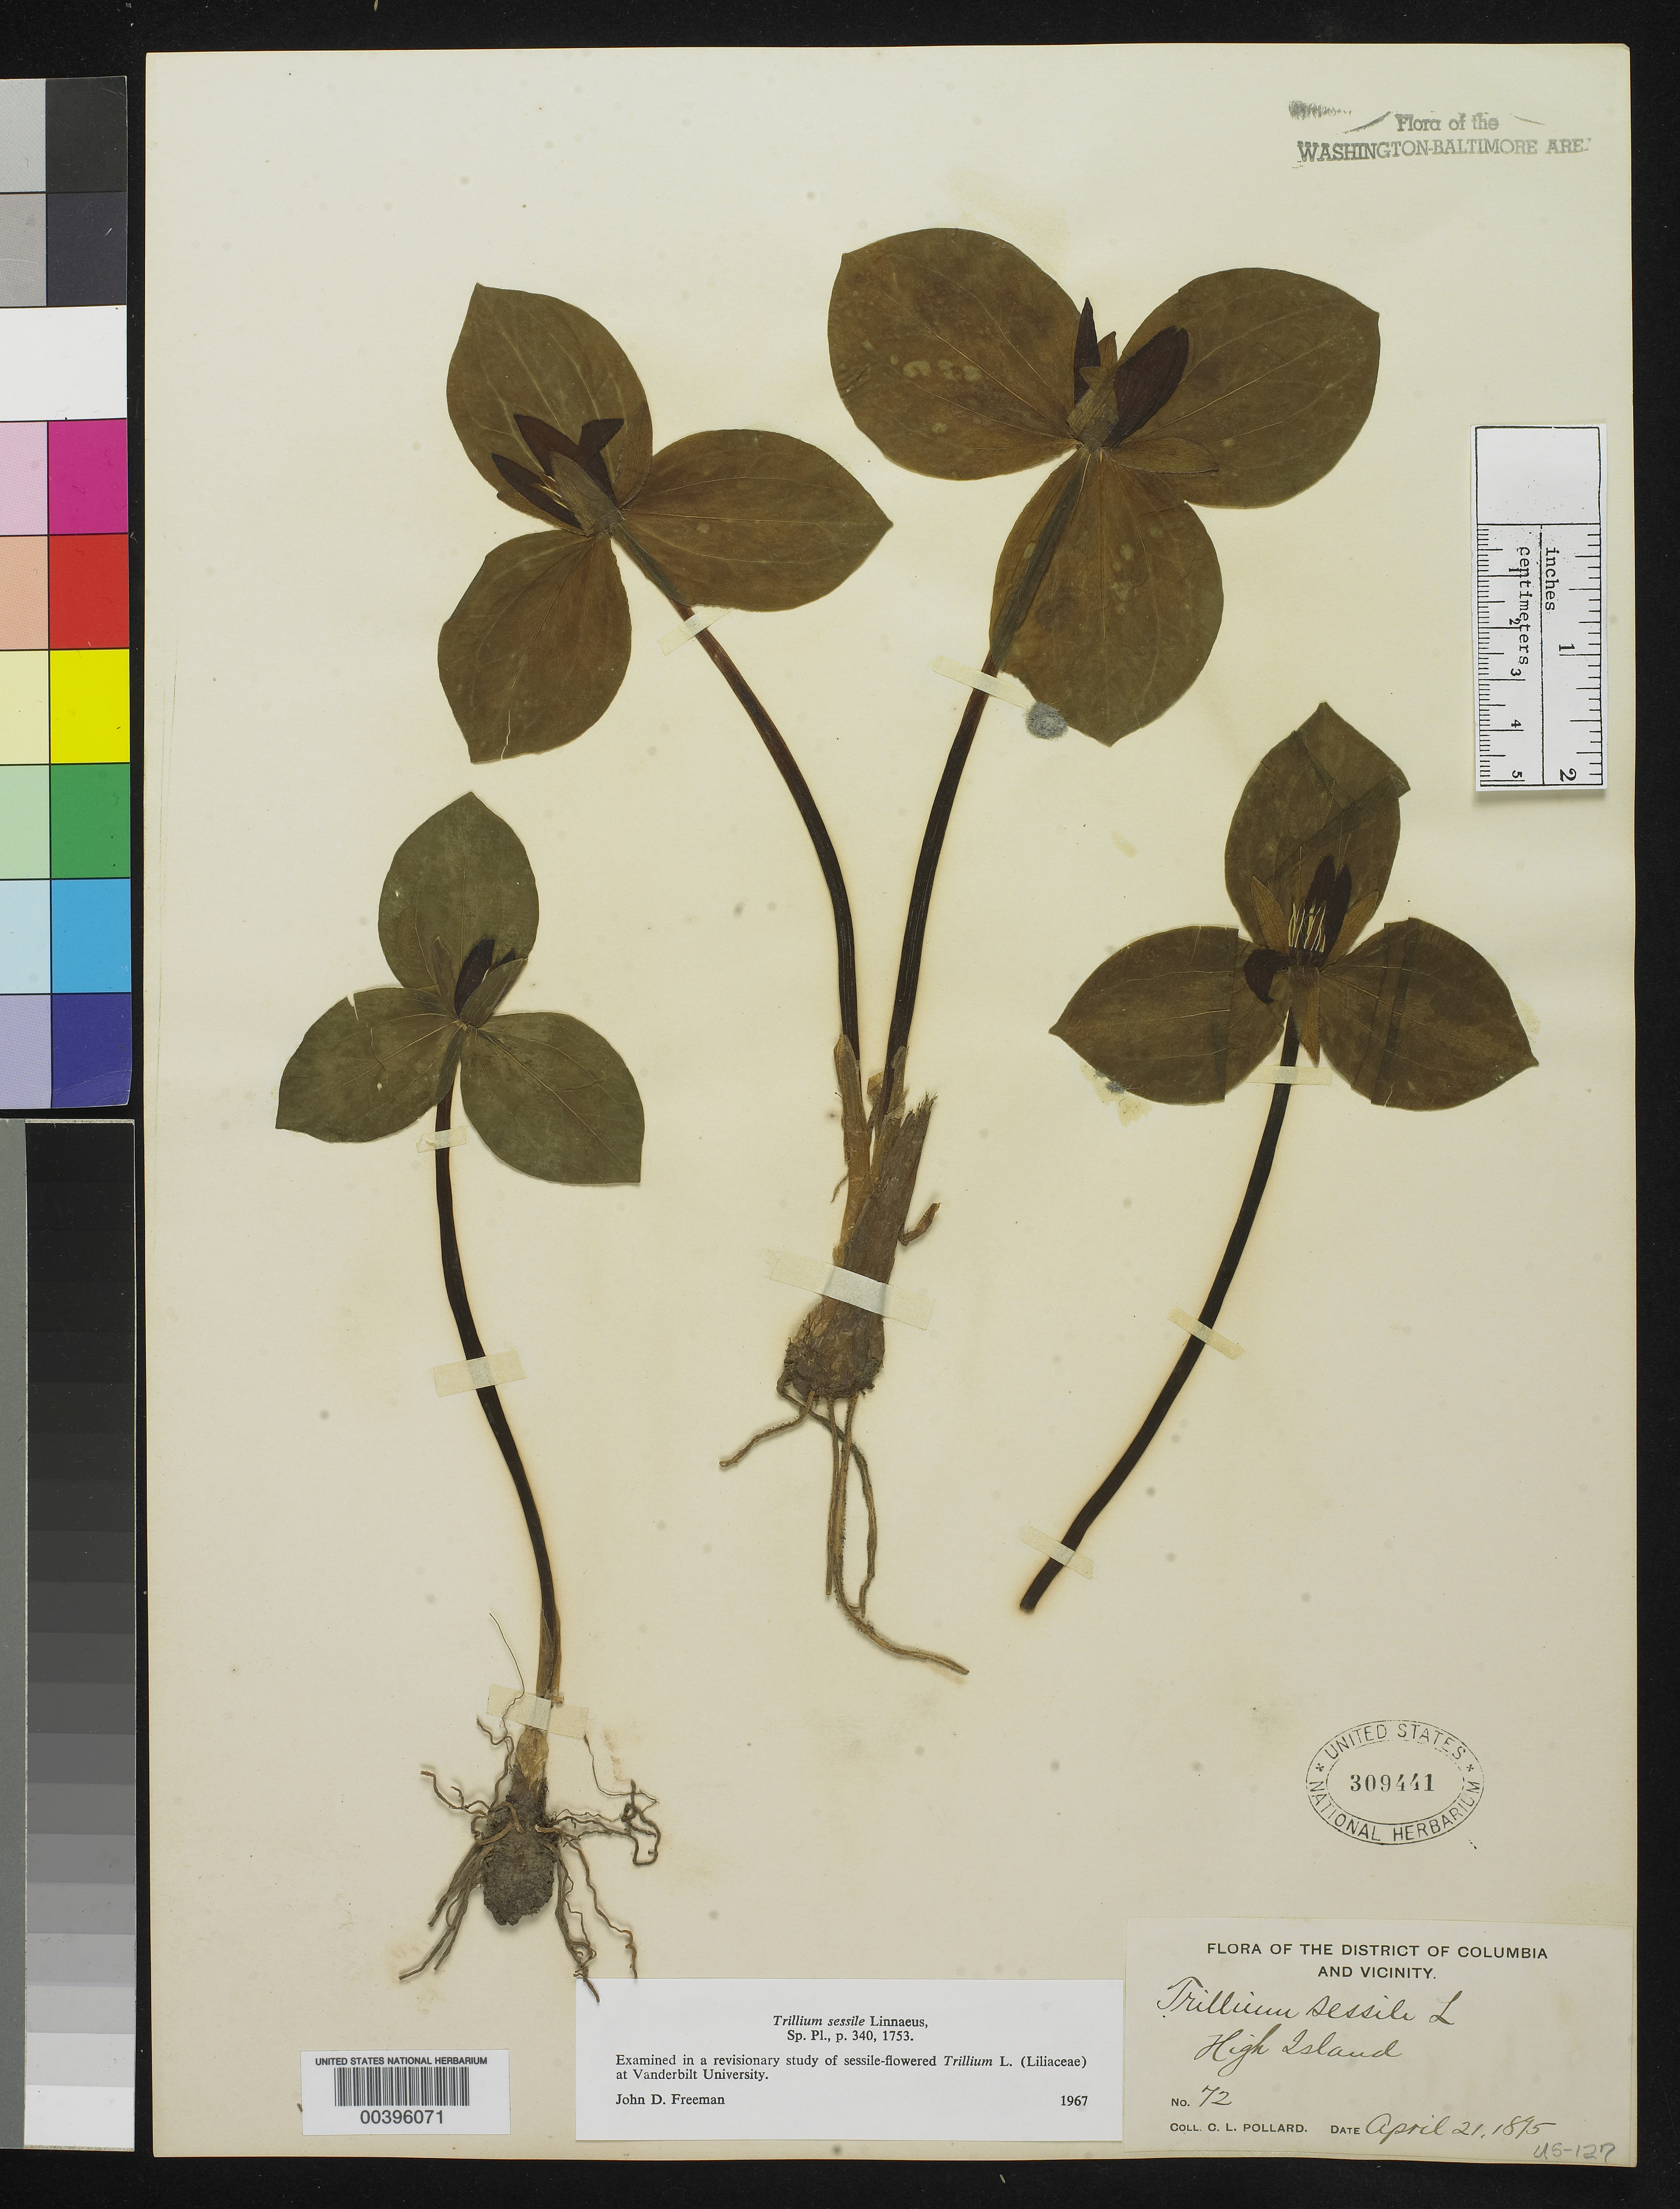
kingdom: Plantae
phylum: Tracheophyta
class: Liliopsida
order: Liliales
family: Melanthiaceae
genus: Trillium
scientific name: Trillium sessile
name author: L.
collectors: C. L. Pollard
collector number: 72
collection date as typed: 21 Apr 1895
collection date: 1895-04-21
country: United States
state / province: Maryland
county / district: Montgomery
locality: High Island C. & O. Canal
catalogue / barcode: US 309441